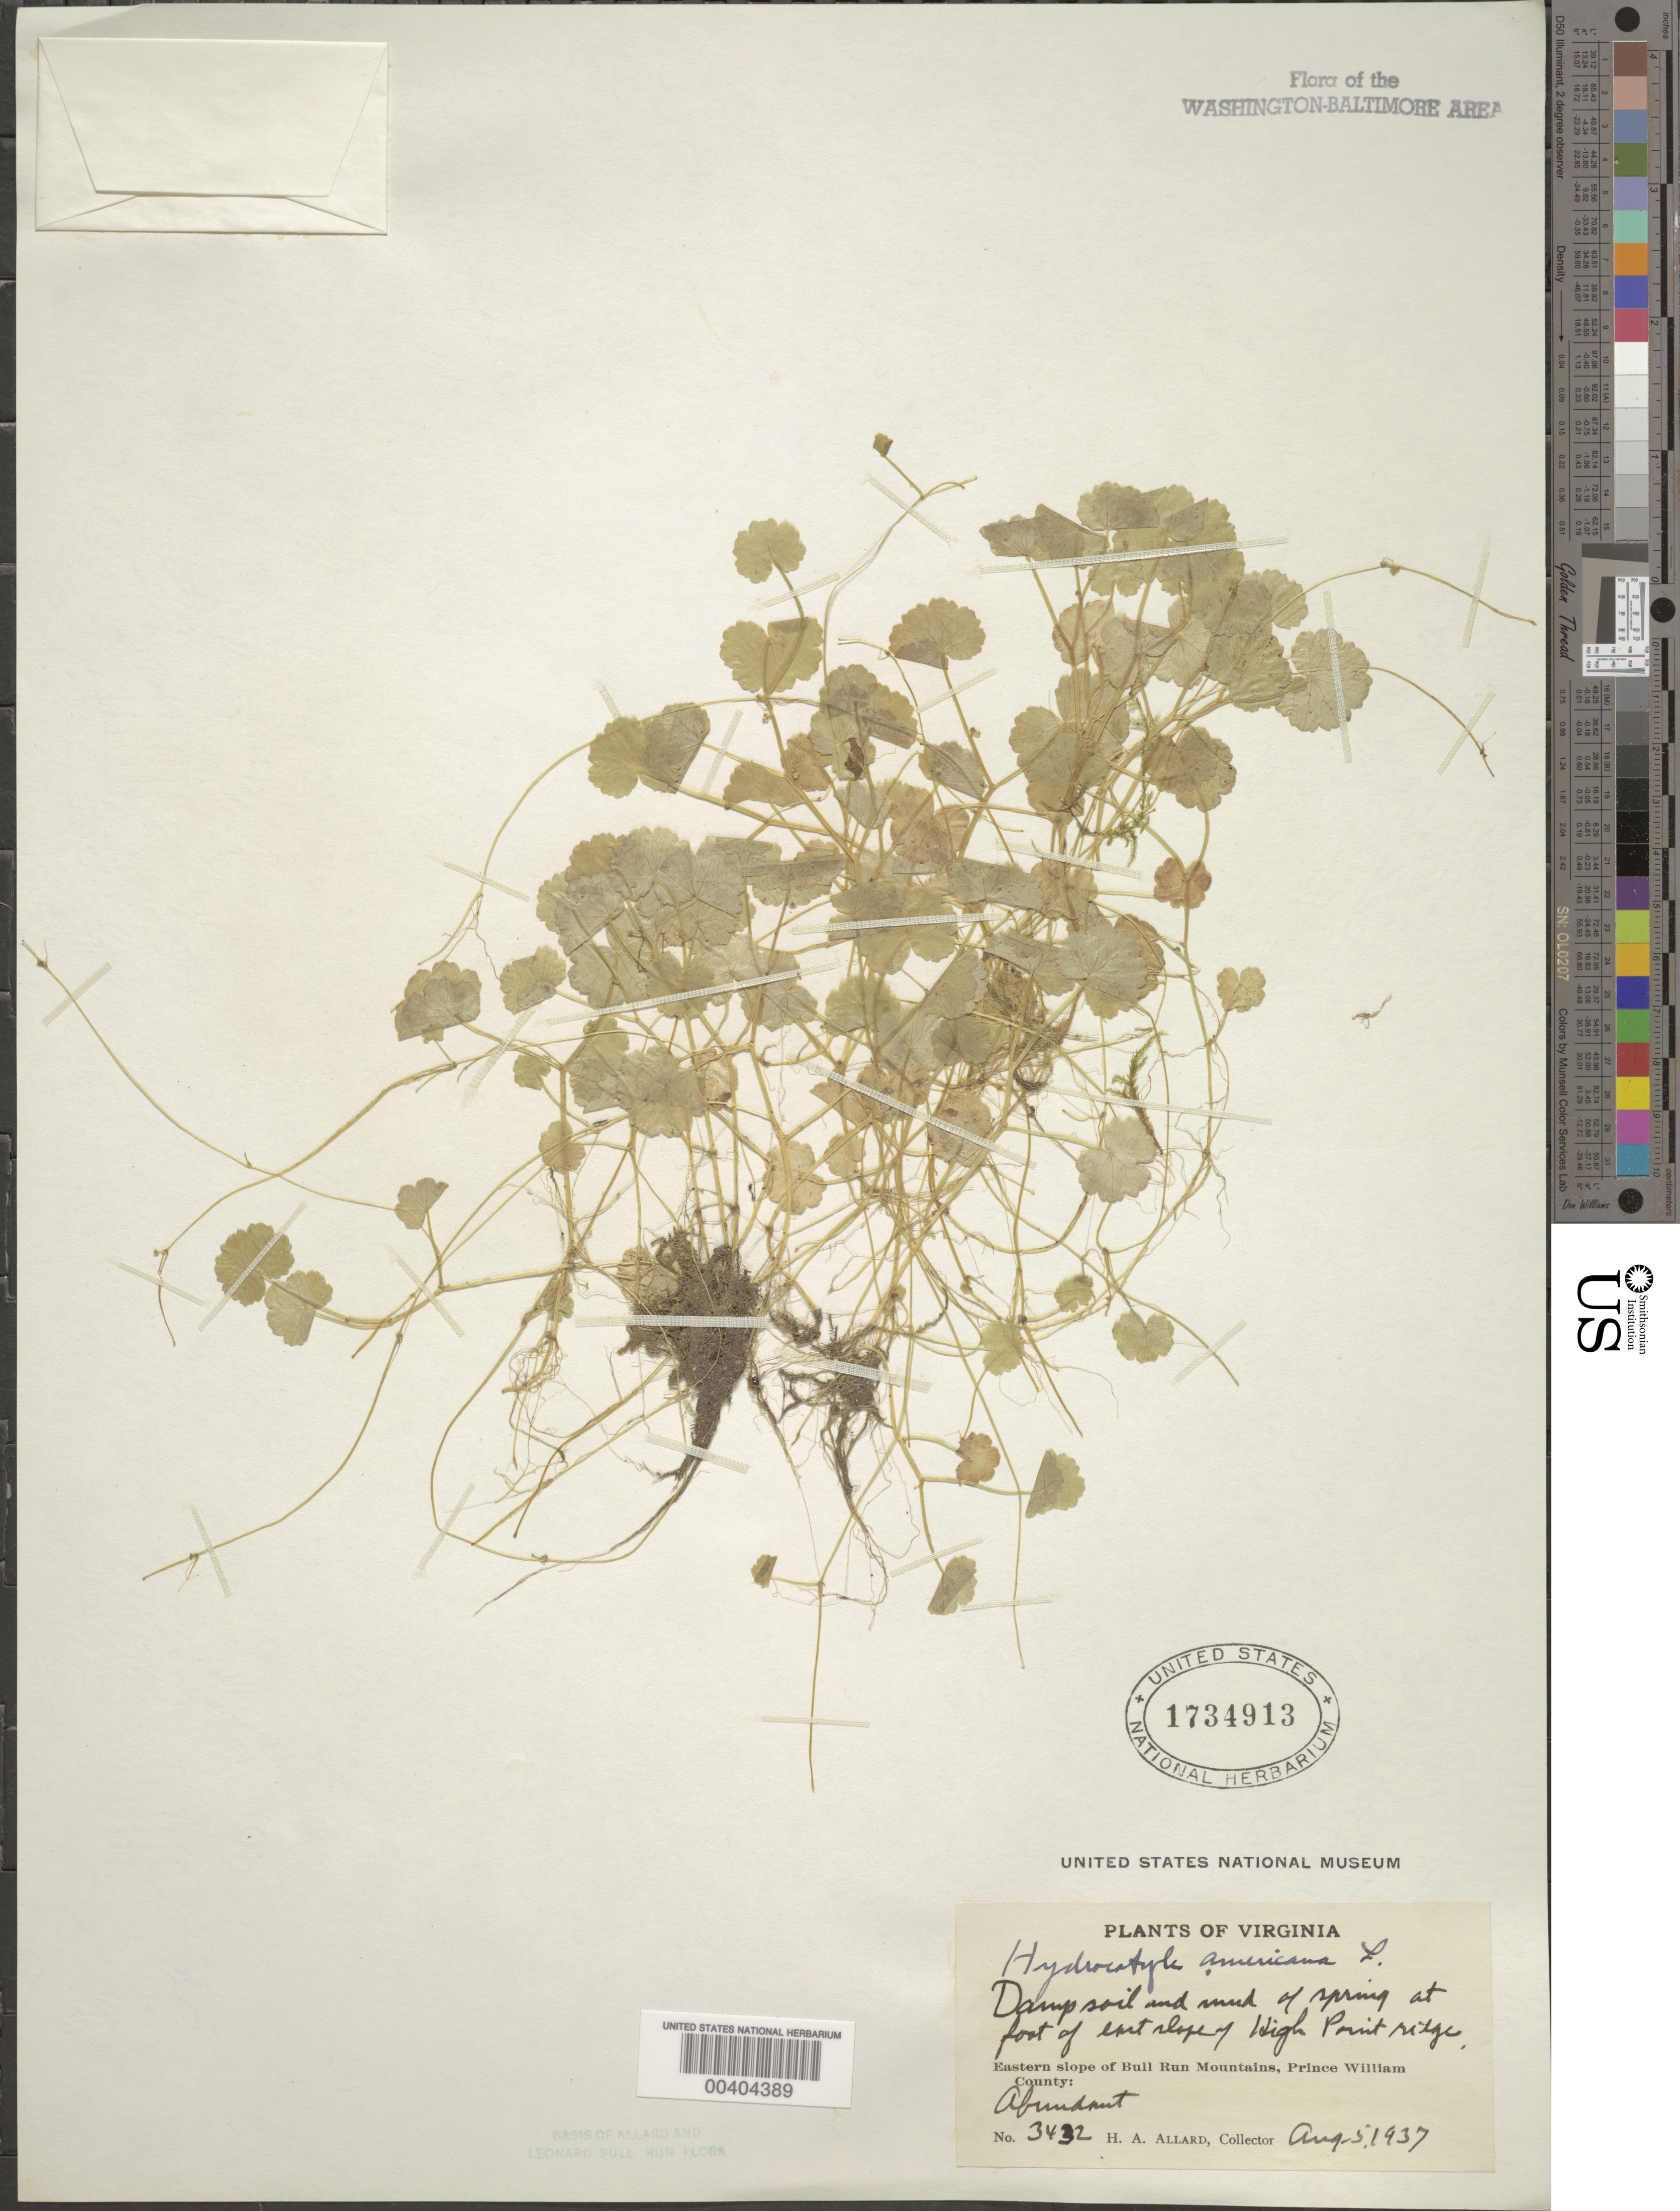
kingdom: Plantae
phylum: Tracheophyta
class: Magnoliopsida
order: Apiales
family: Araliaceae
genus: Hydrocotyle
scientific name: Hydrocotyle americana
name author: L.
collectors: H. A. Allard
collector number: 3432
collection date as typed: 05 Aug 1937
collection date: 1937-08-05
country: United States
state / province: Virginia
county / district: Prince William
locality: High Point ridge eastern slope of Bull Run Mts.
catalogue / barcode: US 1734913